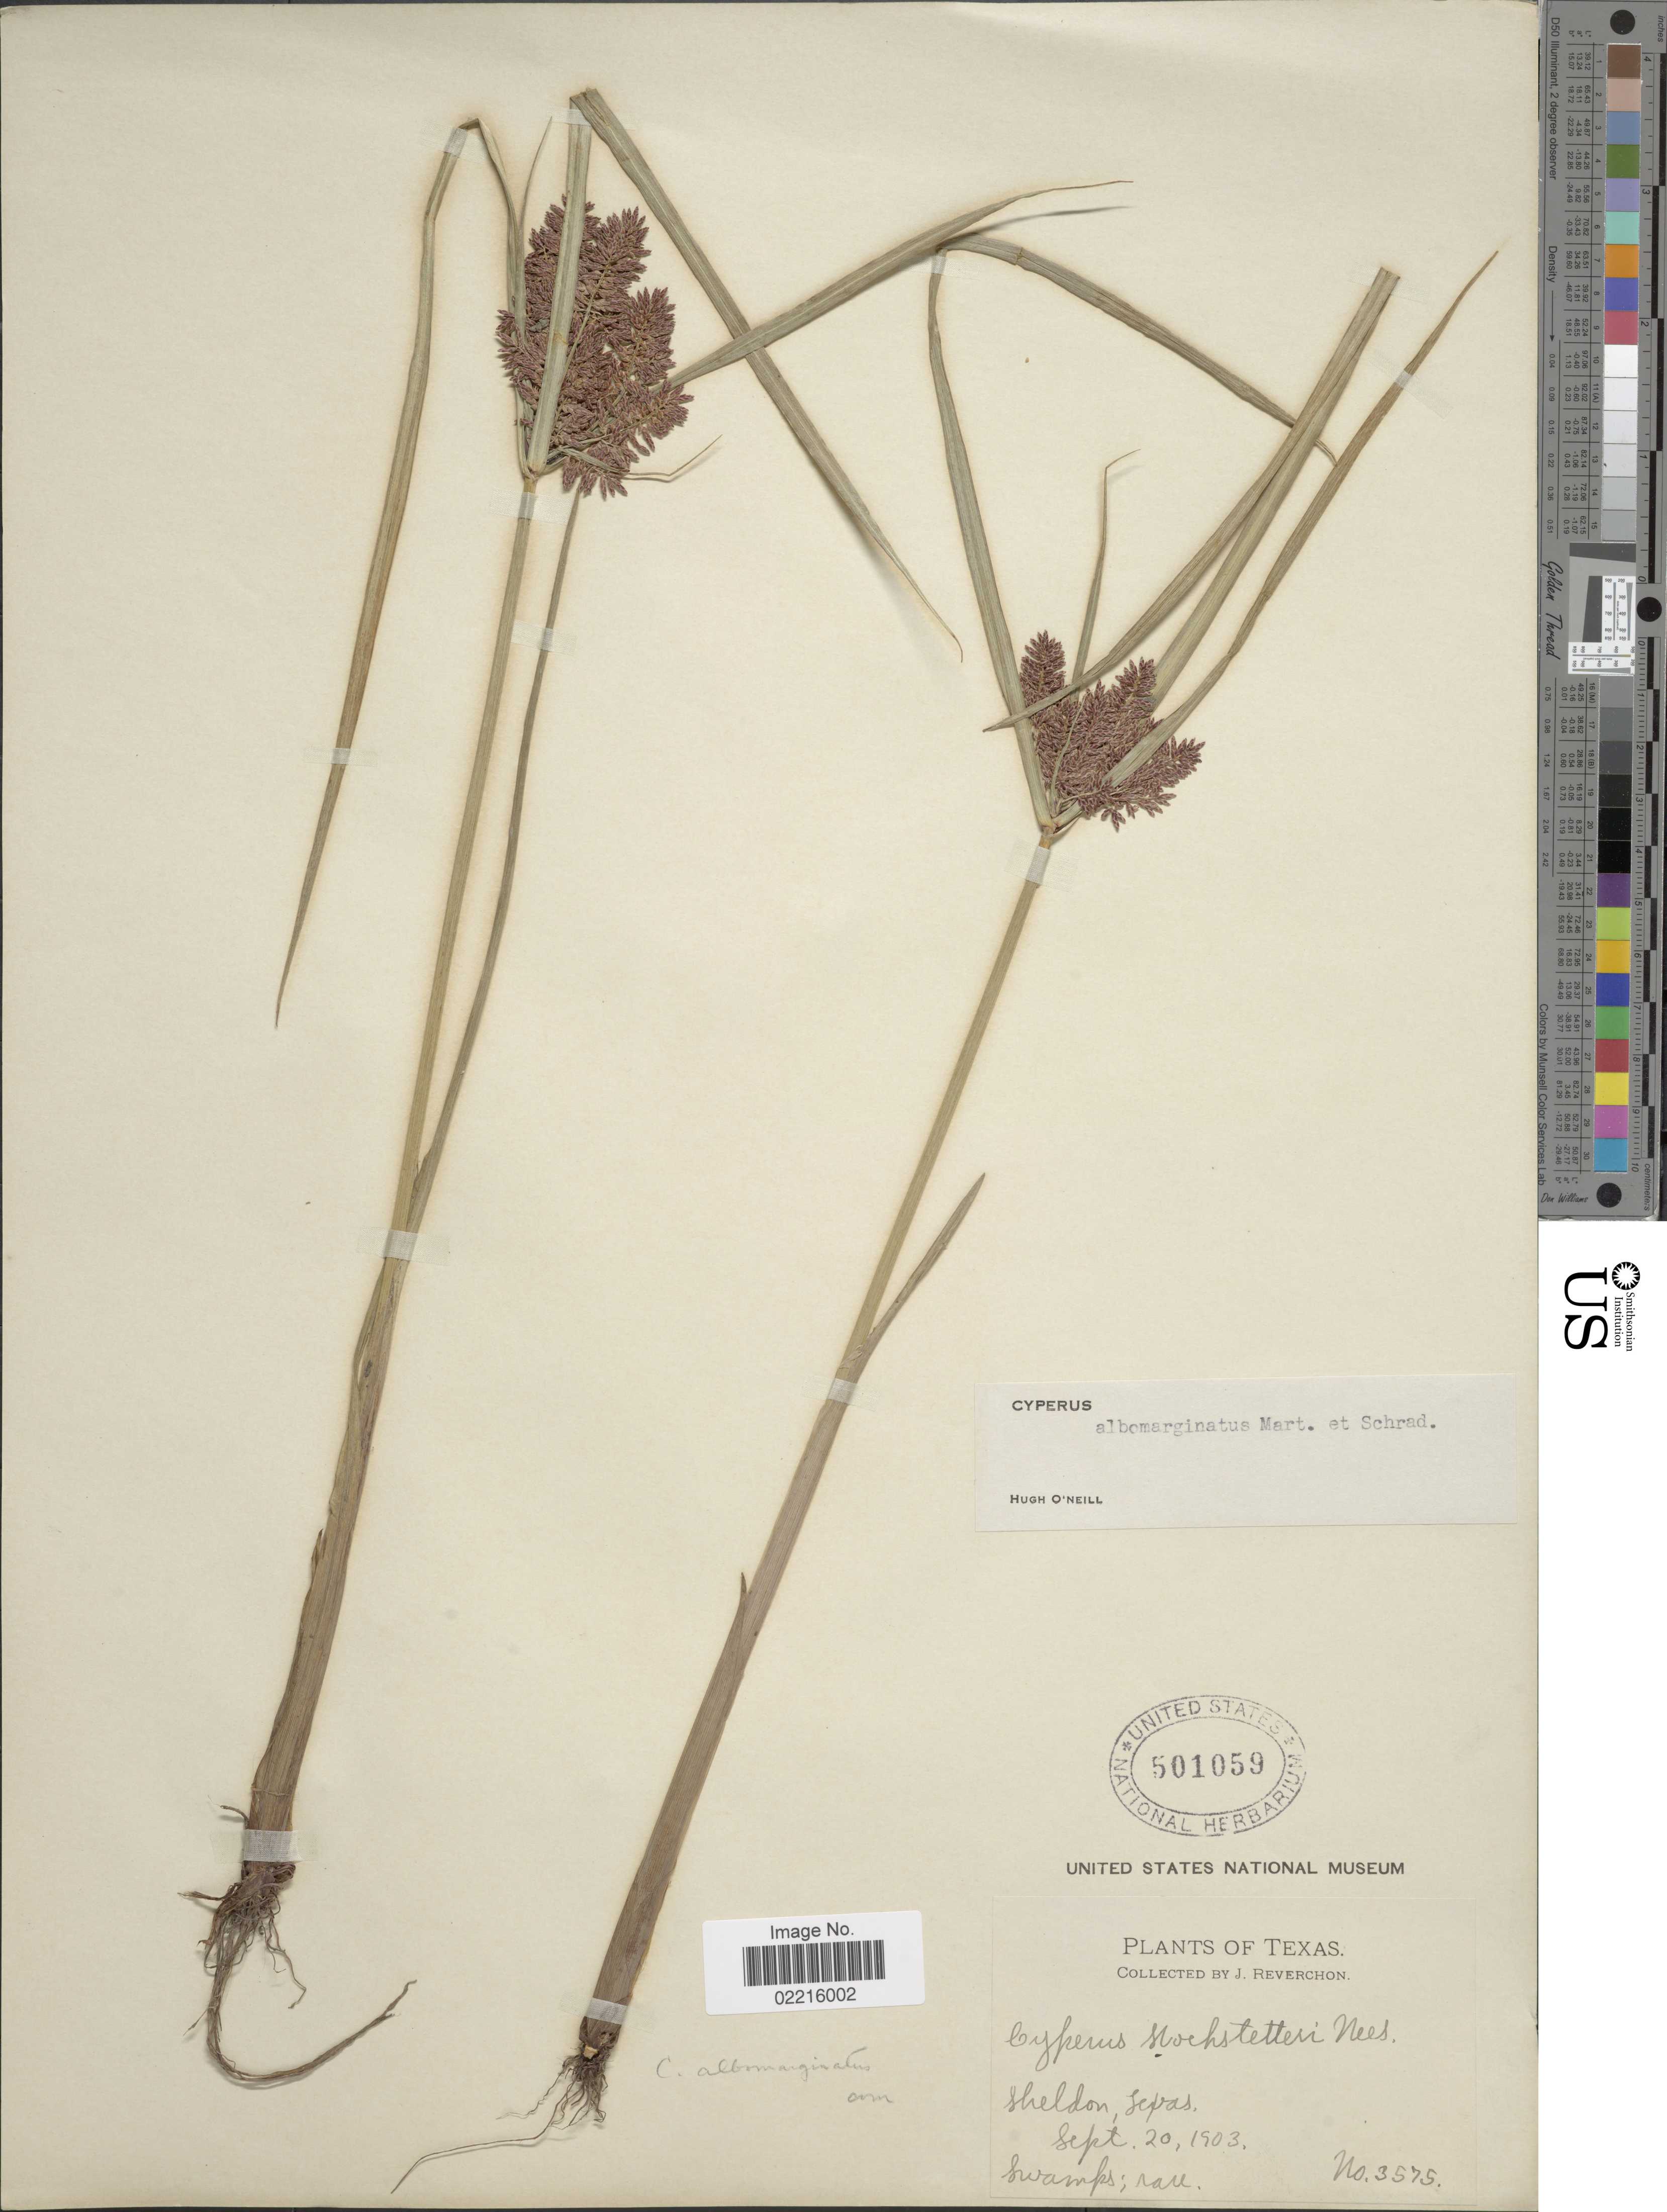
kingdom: Plantae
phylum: Tracheophyta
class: Liliopsida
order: Poales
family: Cyperaceae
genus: Cyperus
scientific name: Cyperus flavicomus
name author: Michx.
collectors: J. Reverchon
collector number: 3575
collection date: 1903-09-20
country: United States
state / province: Texas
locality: Sheldon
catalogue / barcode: US 501059